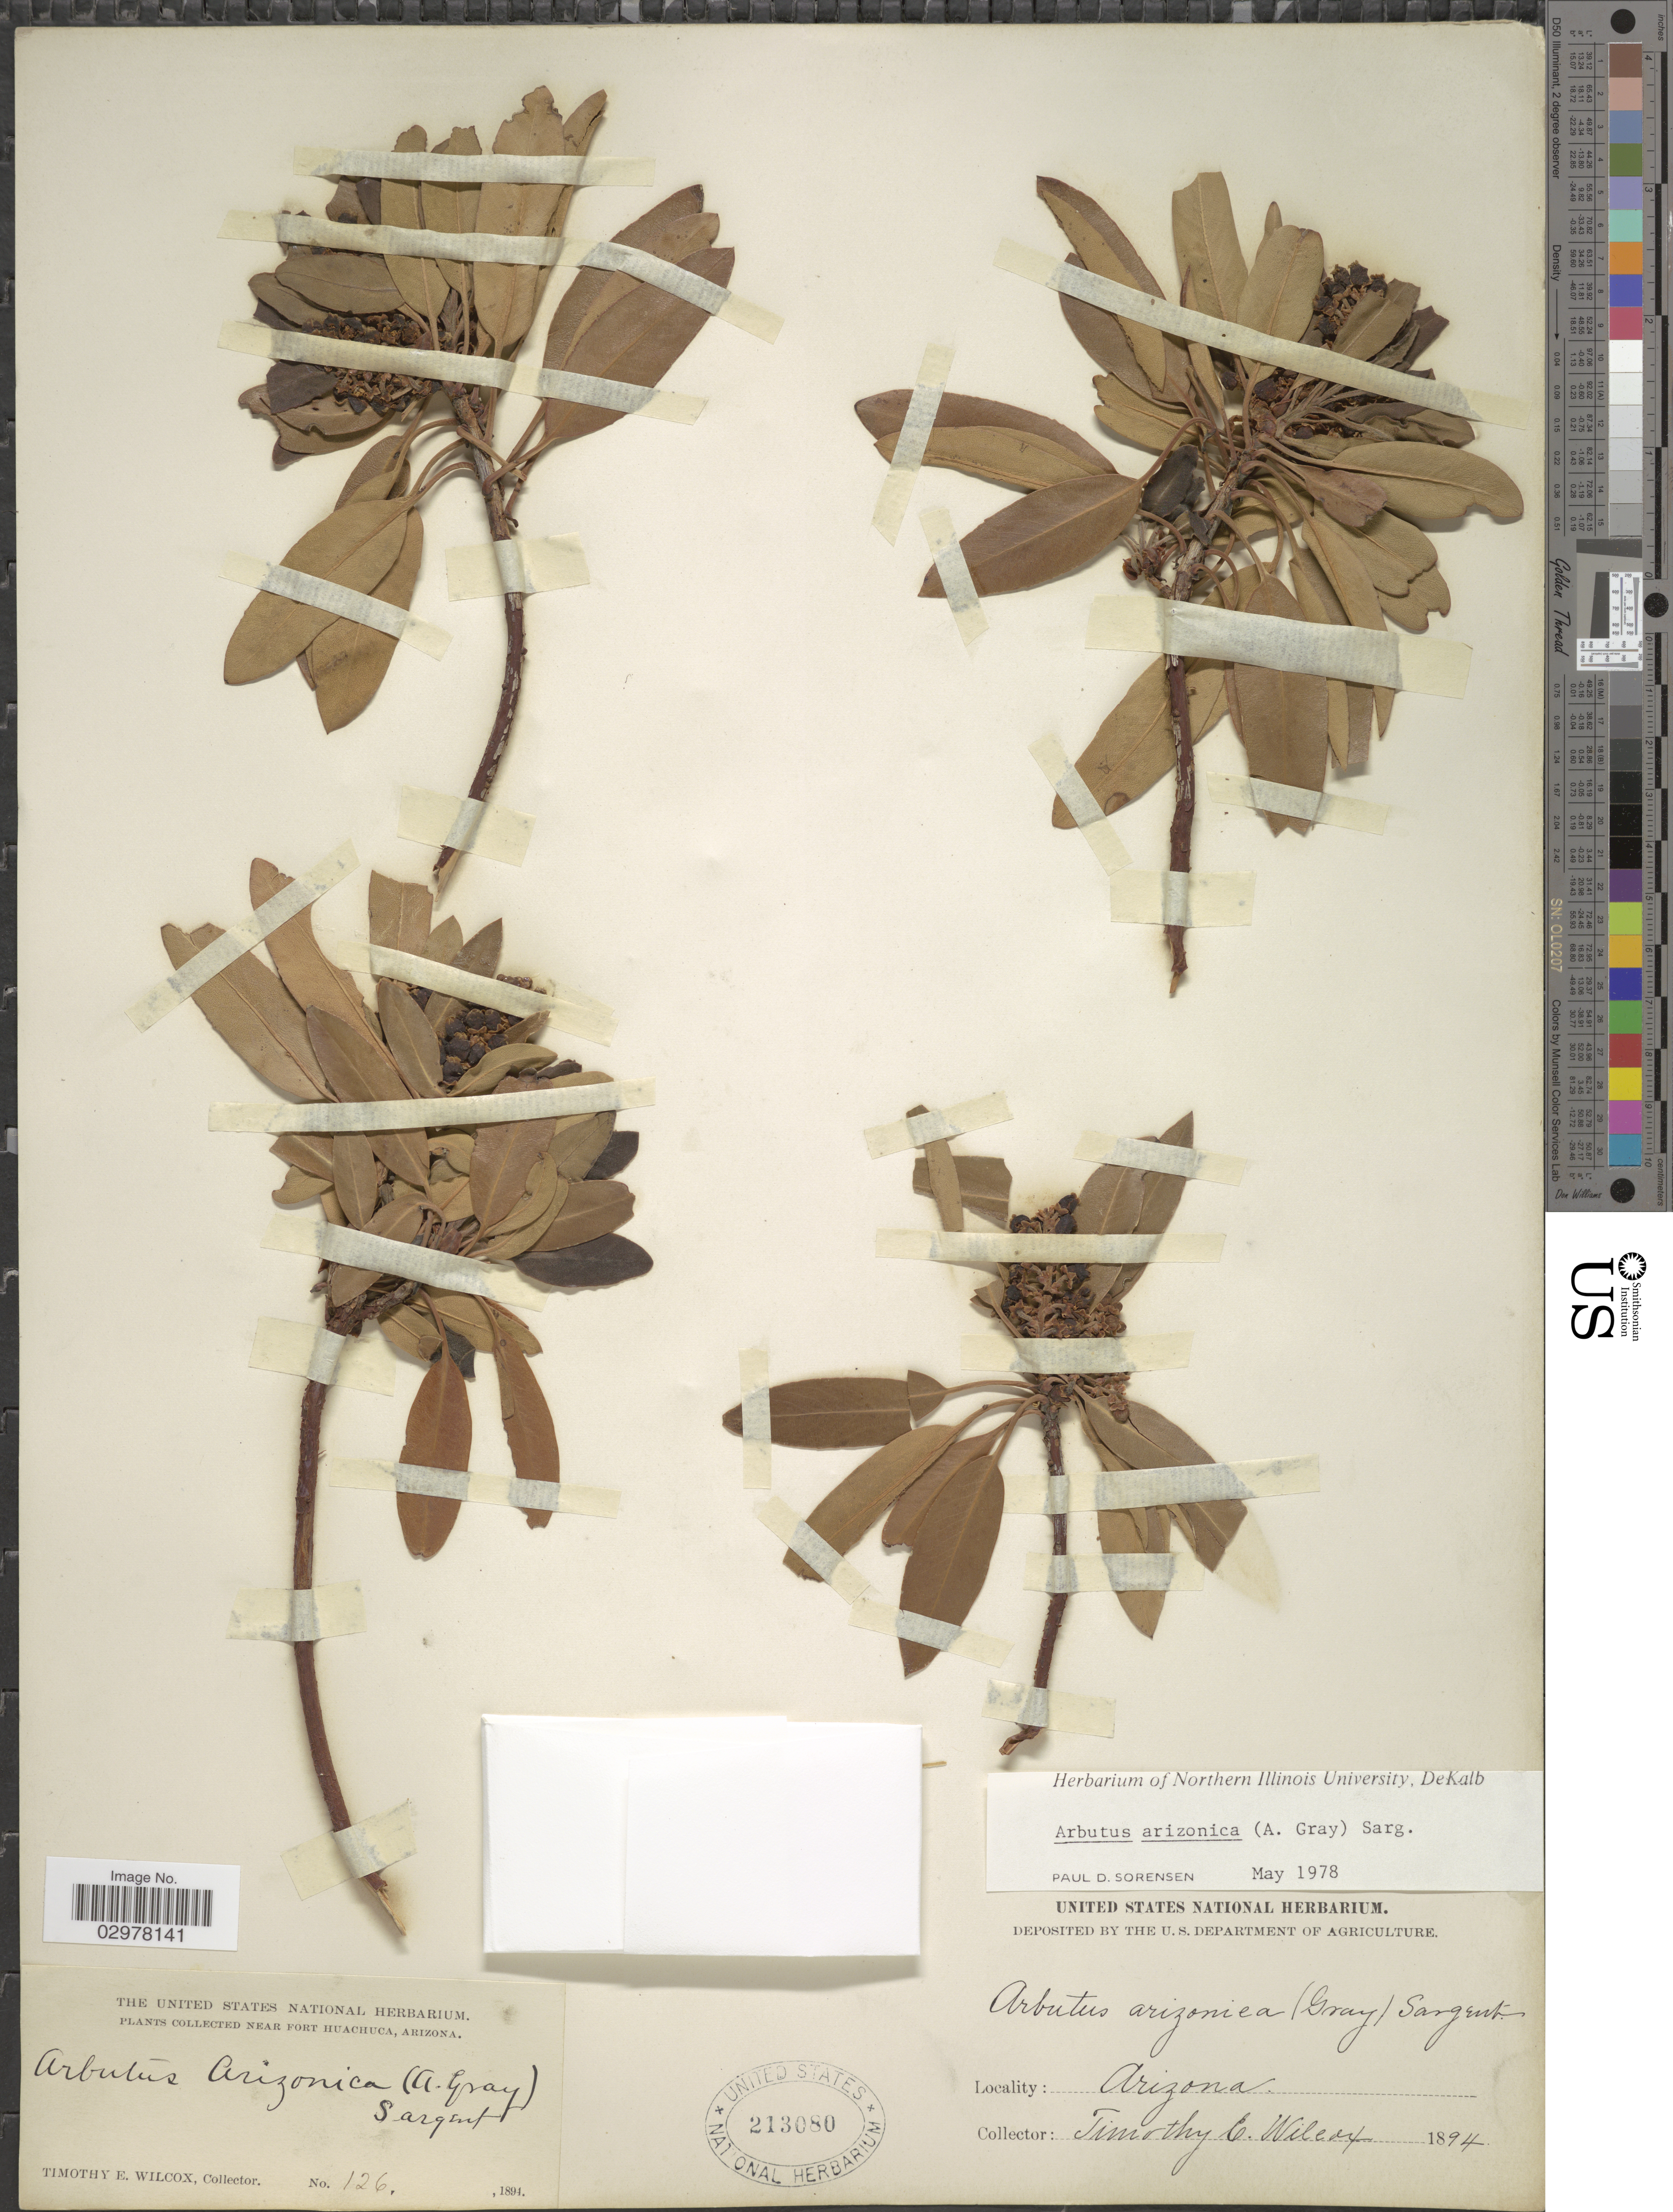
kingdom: Plantae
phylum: Tracheophyta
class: Magnoliopsida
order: Ericales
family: Ericaceae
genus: Arbutus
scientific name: Arbutus arizonica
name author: (A. Gray) Sarg.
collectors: T. E. Wilcox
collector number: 126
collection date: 1894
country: United States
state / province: Arizona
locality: Near Fort Huachuca.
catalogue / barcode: US 213080